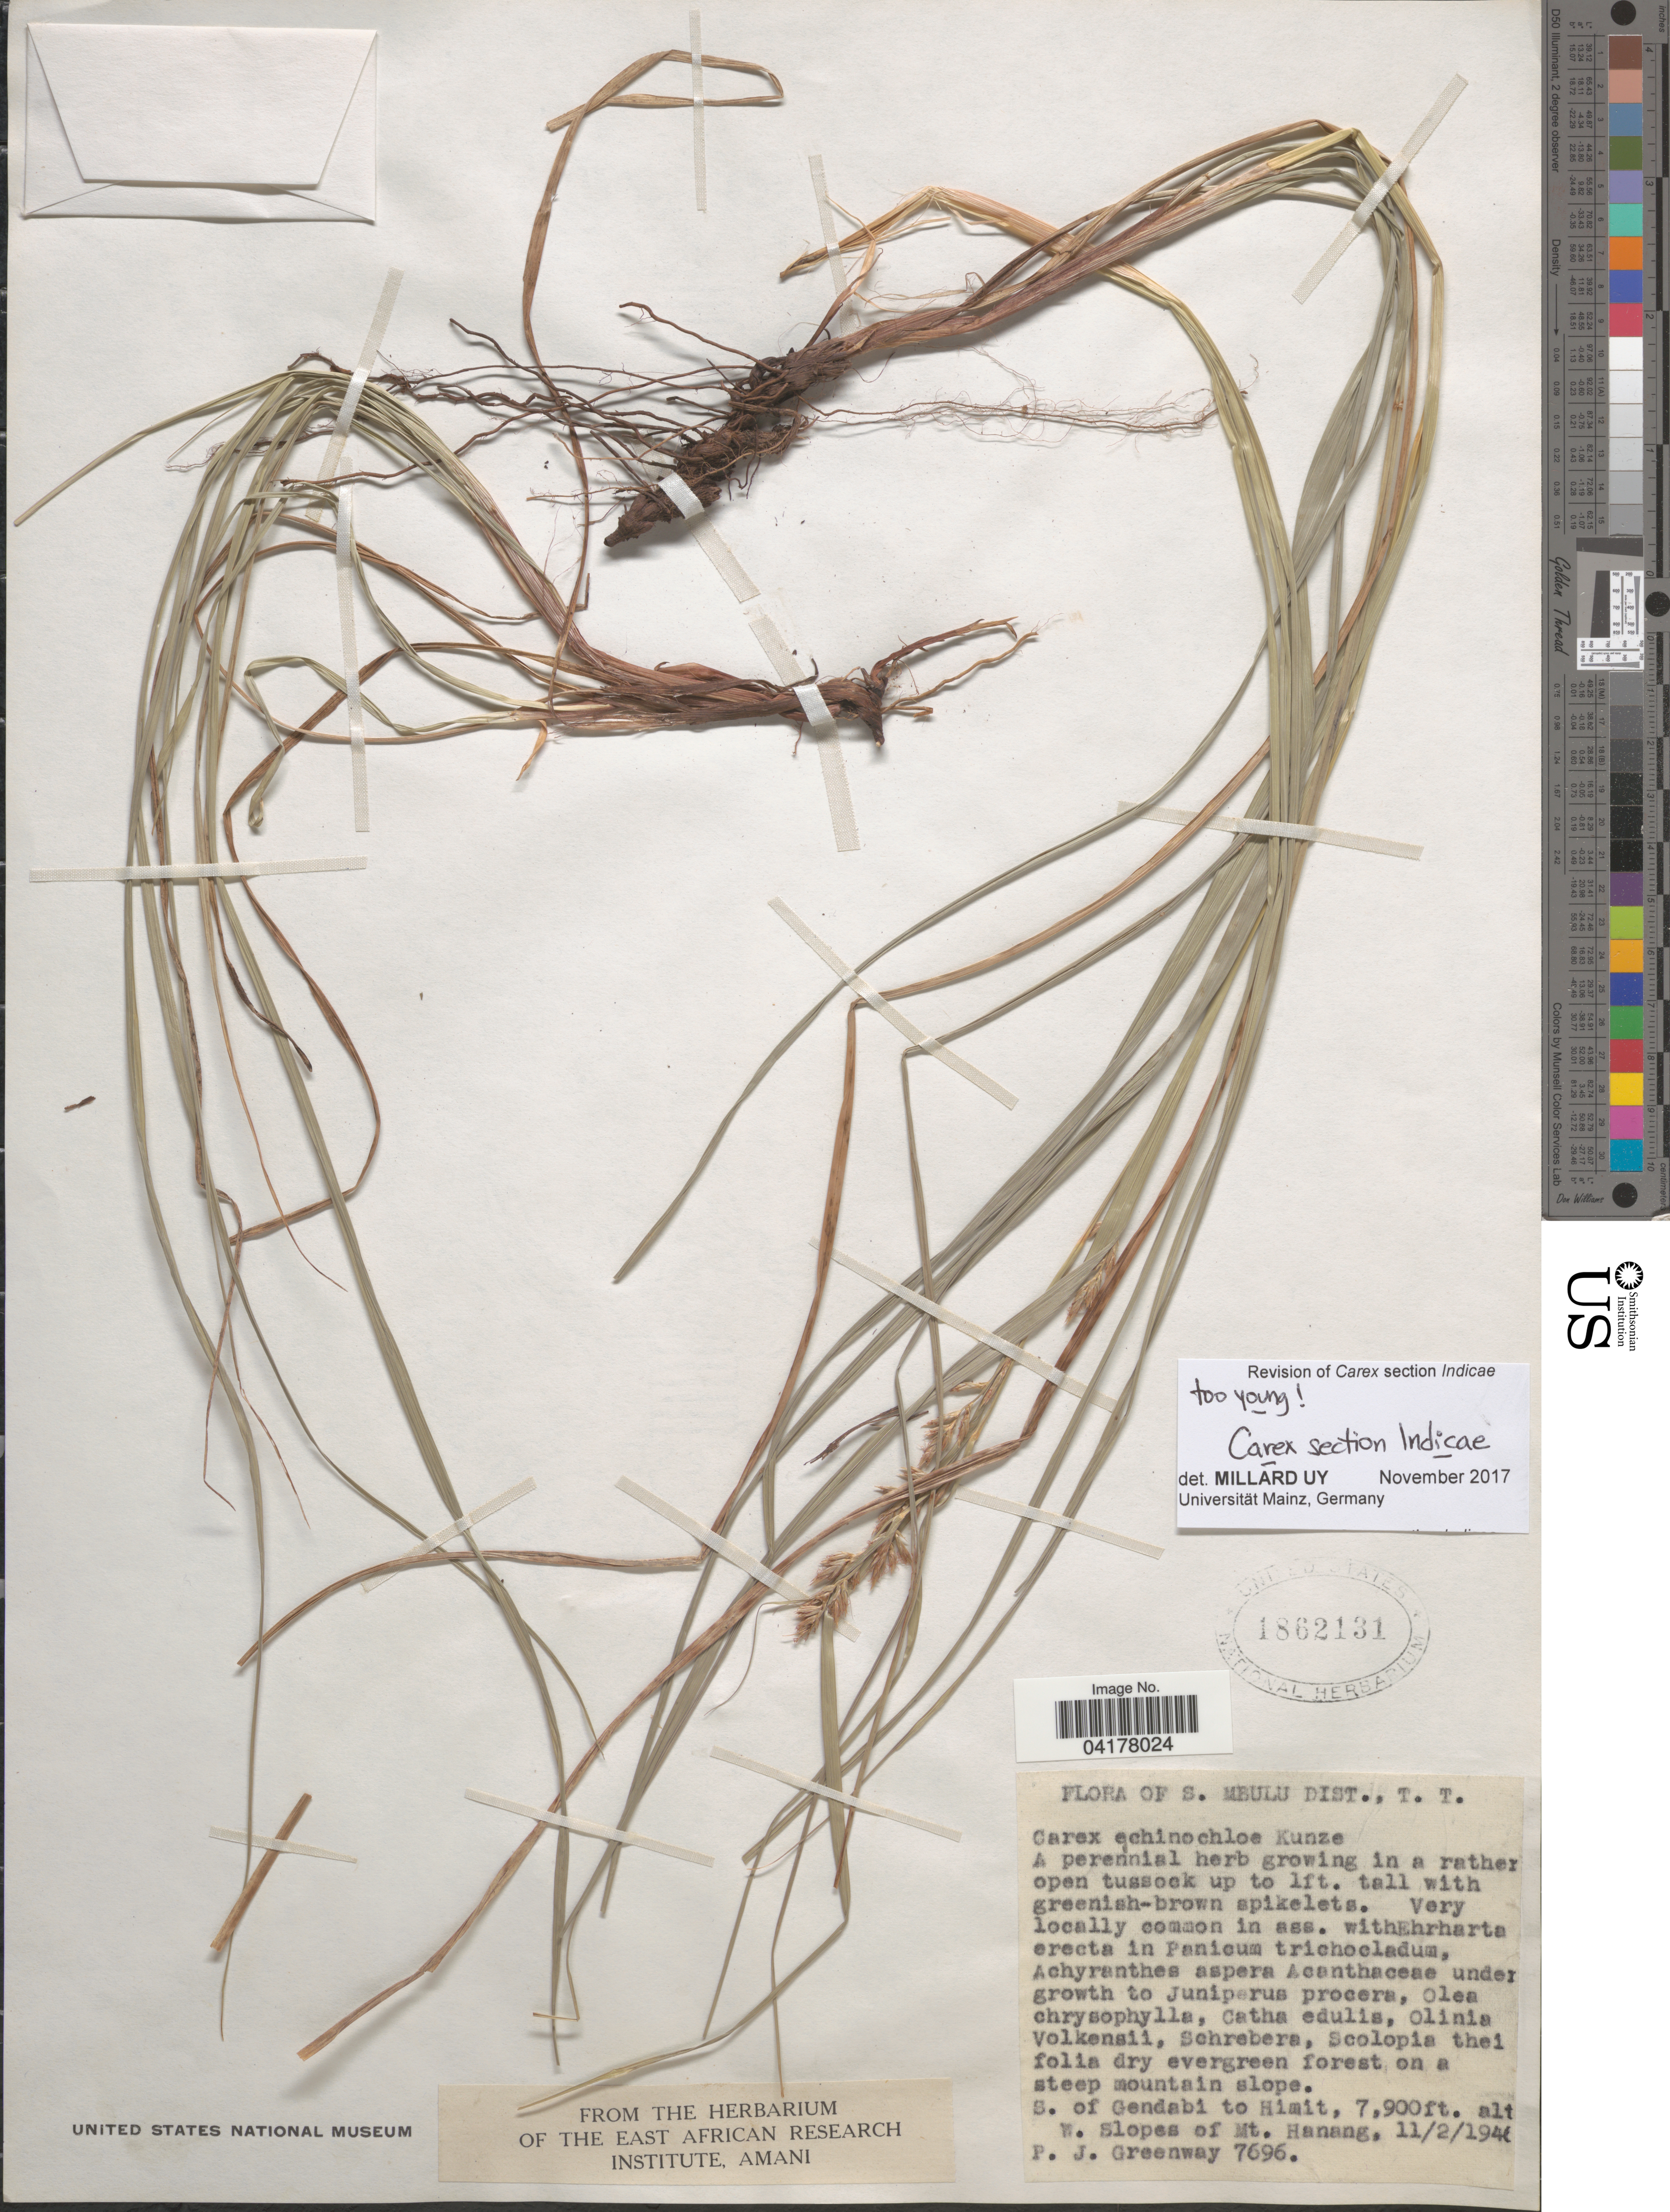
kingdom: Plantae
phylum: Tracheophyta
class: Liliopsida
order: Poales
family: Cyperaceae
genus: Carex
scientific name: Carex echinochloe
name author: Kunze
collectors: P. J. Greenway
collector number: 7696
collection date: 1946-02-11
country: Tanzania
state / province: Manyara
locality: S. Mbulu Dist., T. T. S. of Gendabi to Himit, W. Slopes of Mt. Hanang.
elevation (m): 2408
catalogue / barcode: US 1862131